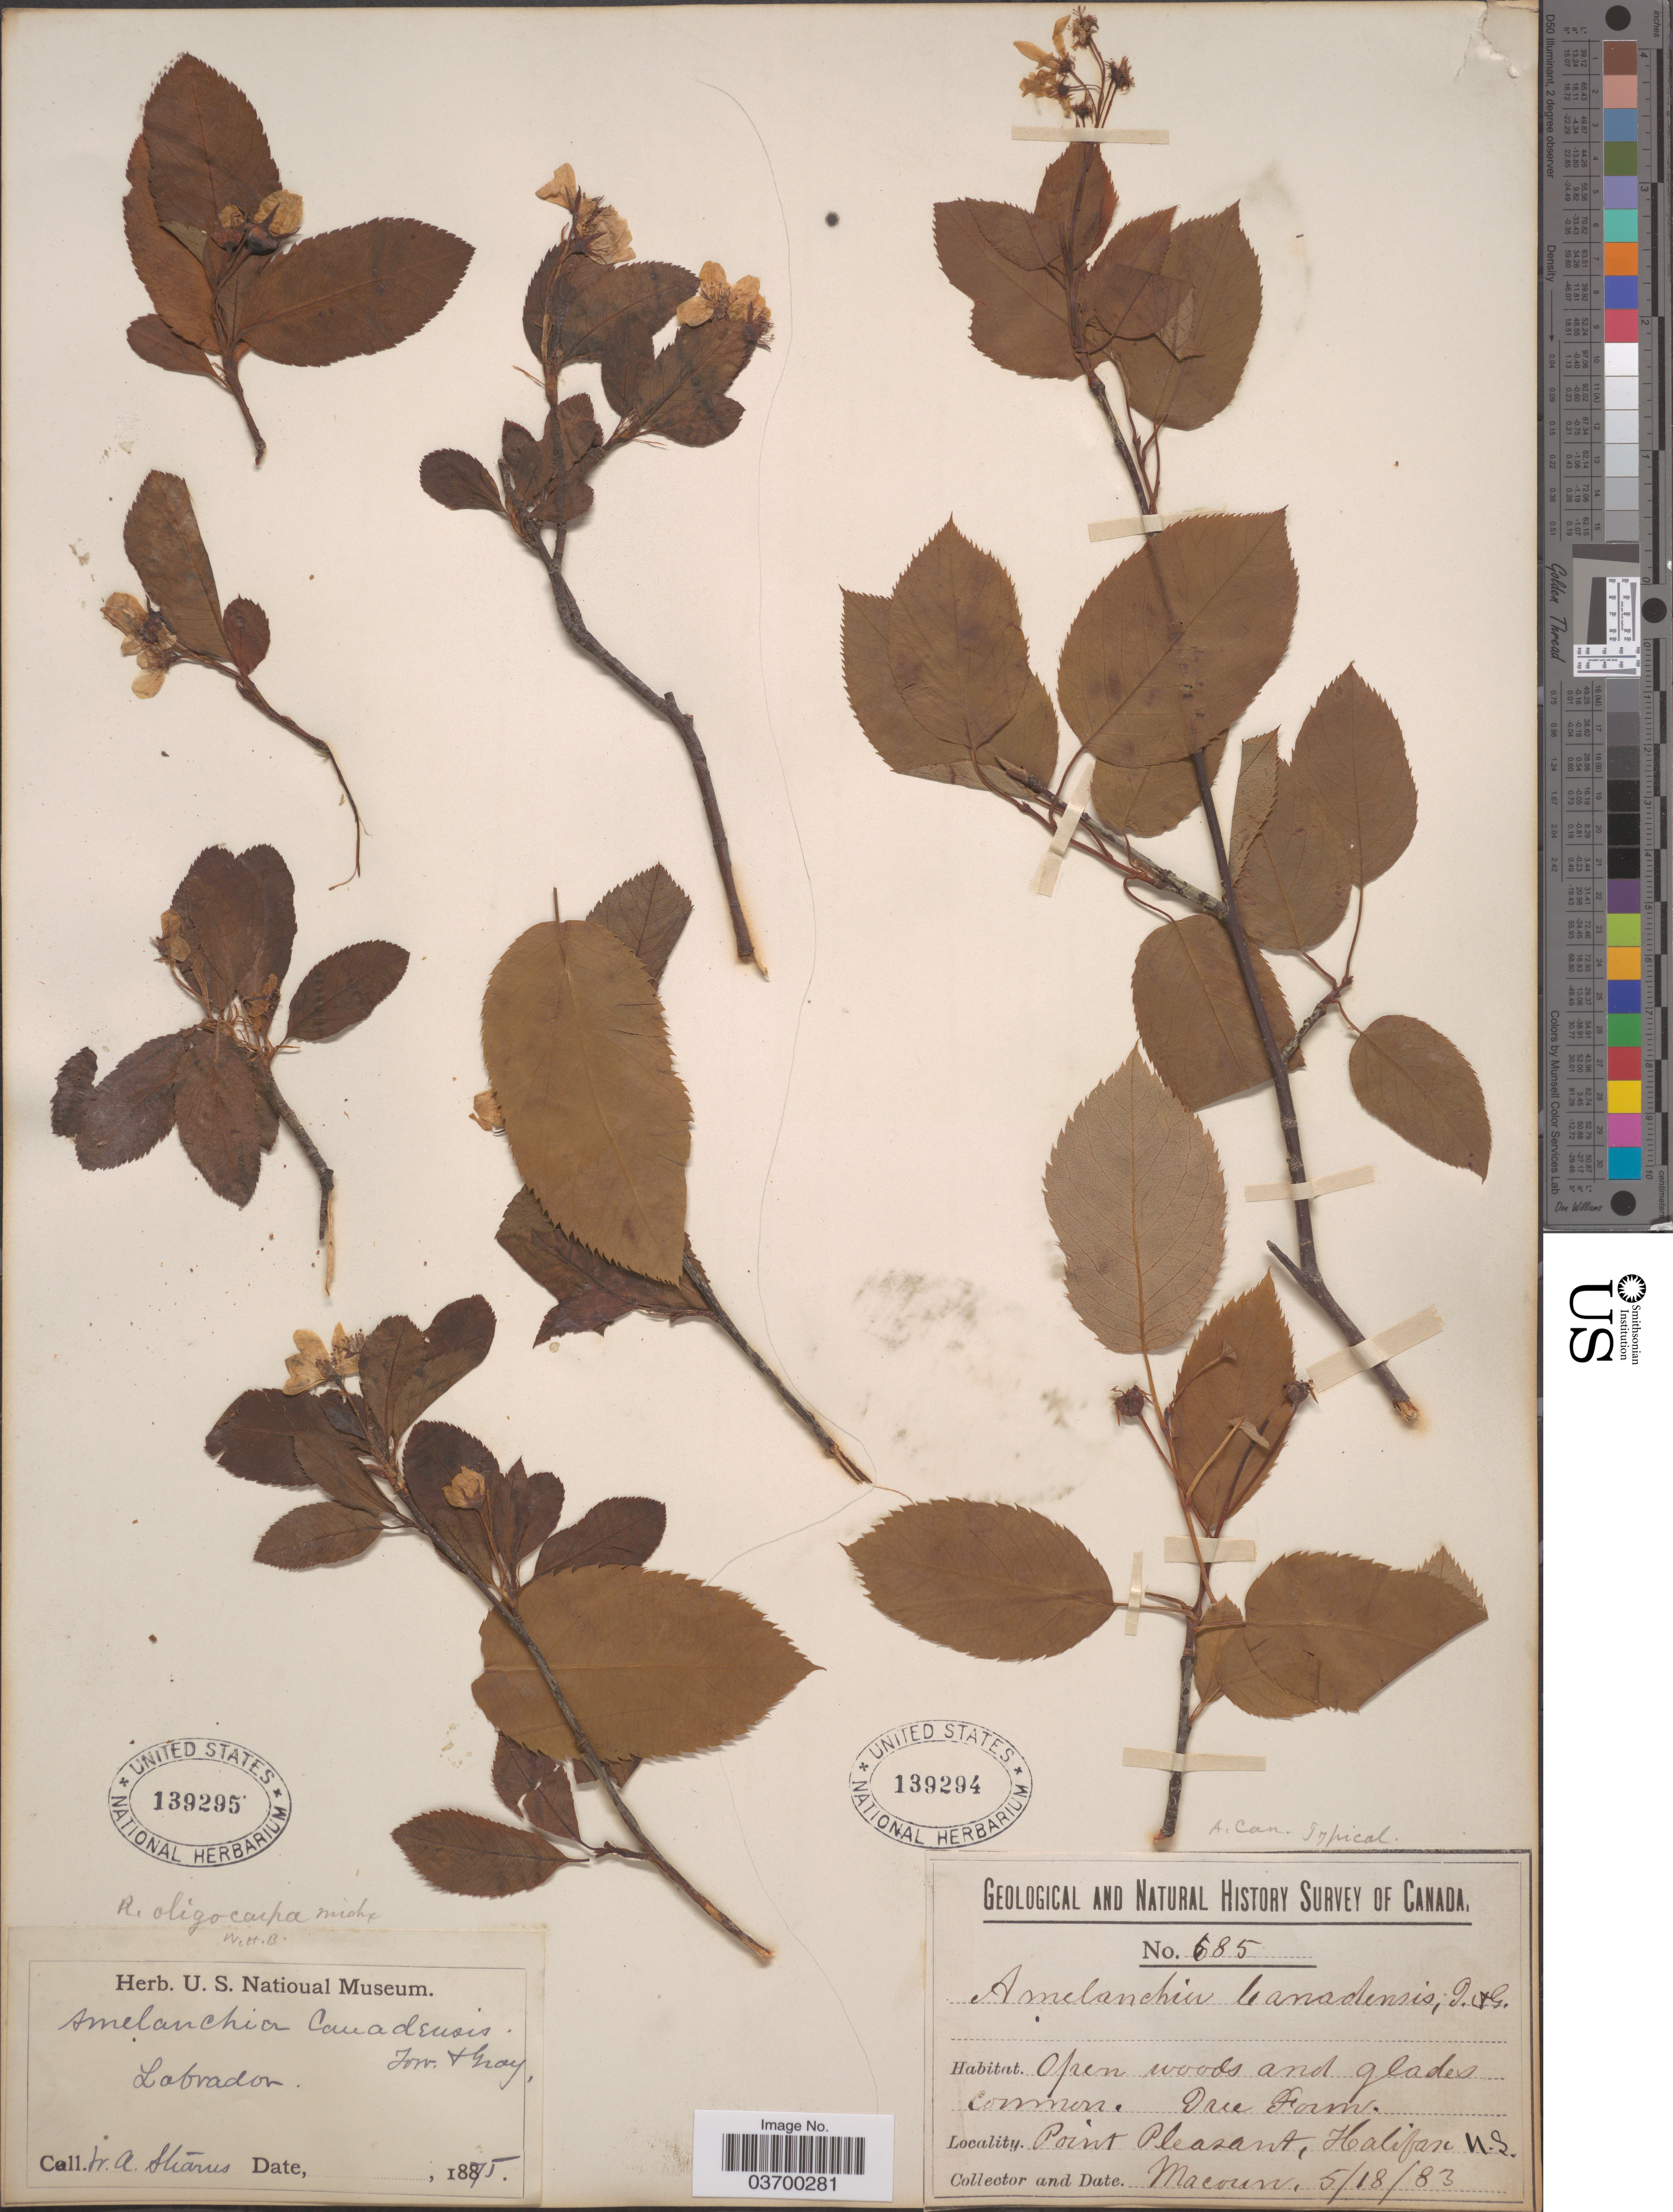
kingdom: Plantae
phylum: Tracheophyta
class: Magnoliopsida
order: Rosales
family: Rosaceae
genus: Amelanchier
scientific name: Amelanchier botryapium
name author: DC.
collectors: -- Macoun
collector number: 685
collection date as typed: Transcribed d/m/y: 18/5/83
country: Canada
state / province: Nova Scotia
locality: Point Pleasant, Halifan.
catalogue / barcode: US 139294